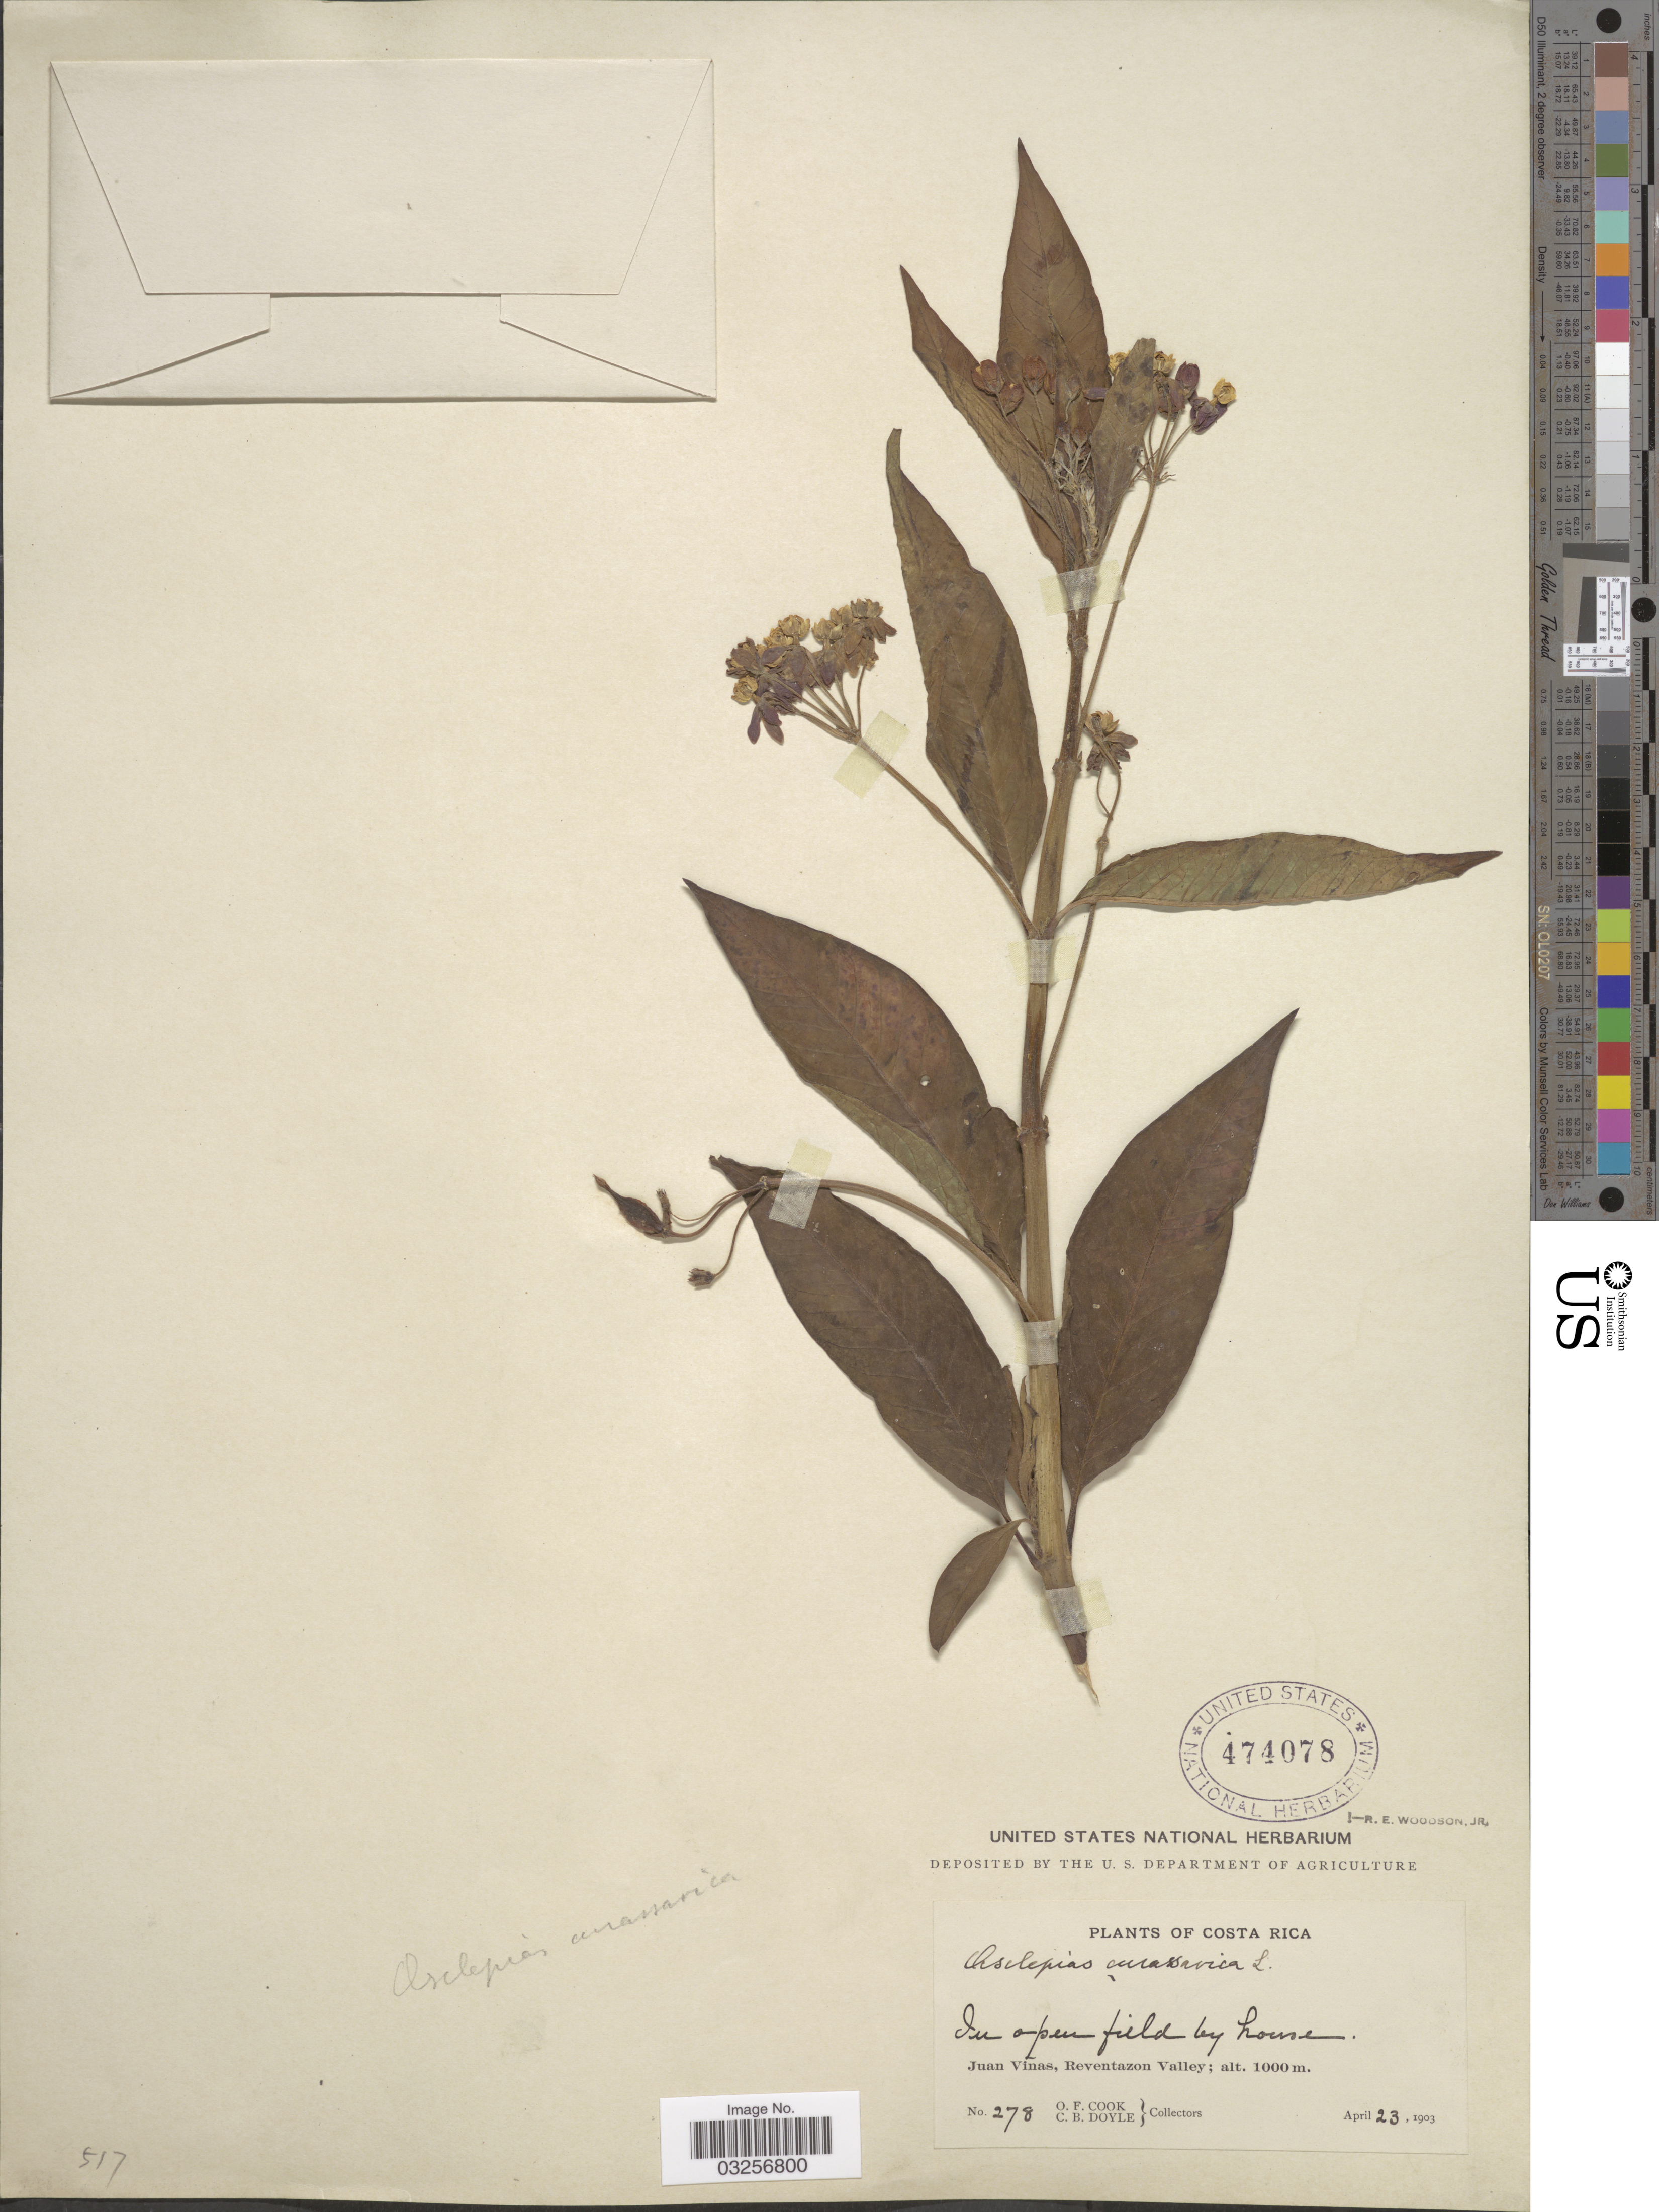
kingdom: Plantae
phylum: Tracheophyta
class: Magnoliopsida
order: Gentianales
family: Apocynaceae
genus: Asclepias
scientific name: Asclepias curassavica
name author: L.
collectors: O. F. Cook & C. Doyle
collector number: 278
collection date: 1903-04-23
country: Costa Rica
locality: In open field by house. Juan Viñas, Reventazon Valley.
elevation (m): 1000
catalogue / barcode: US 474078